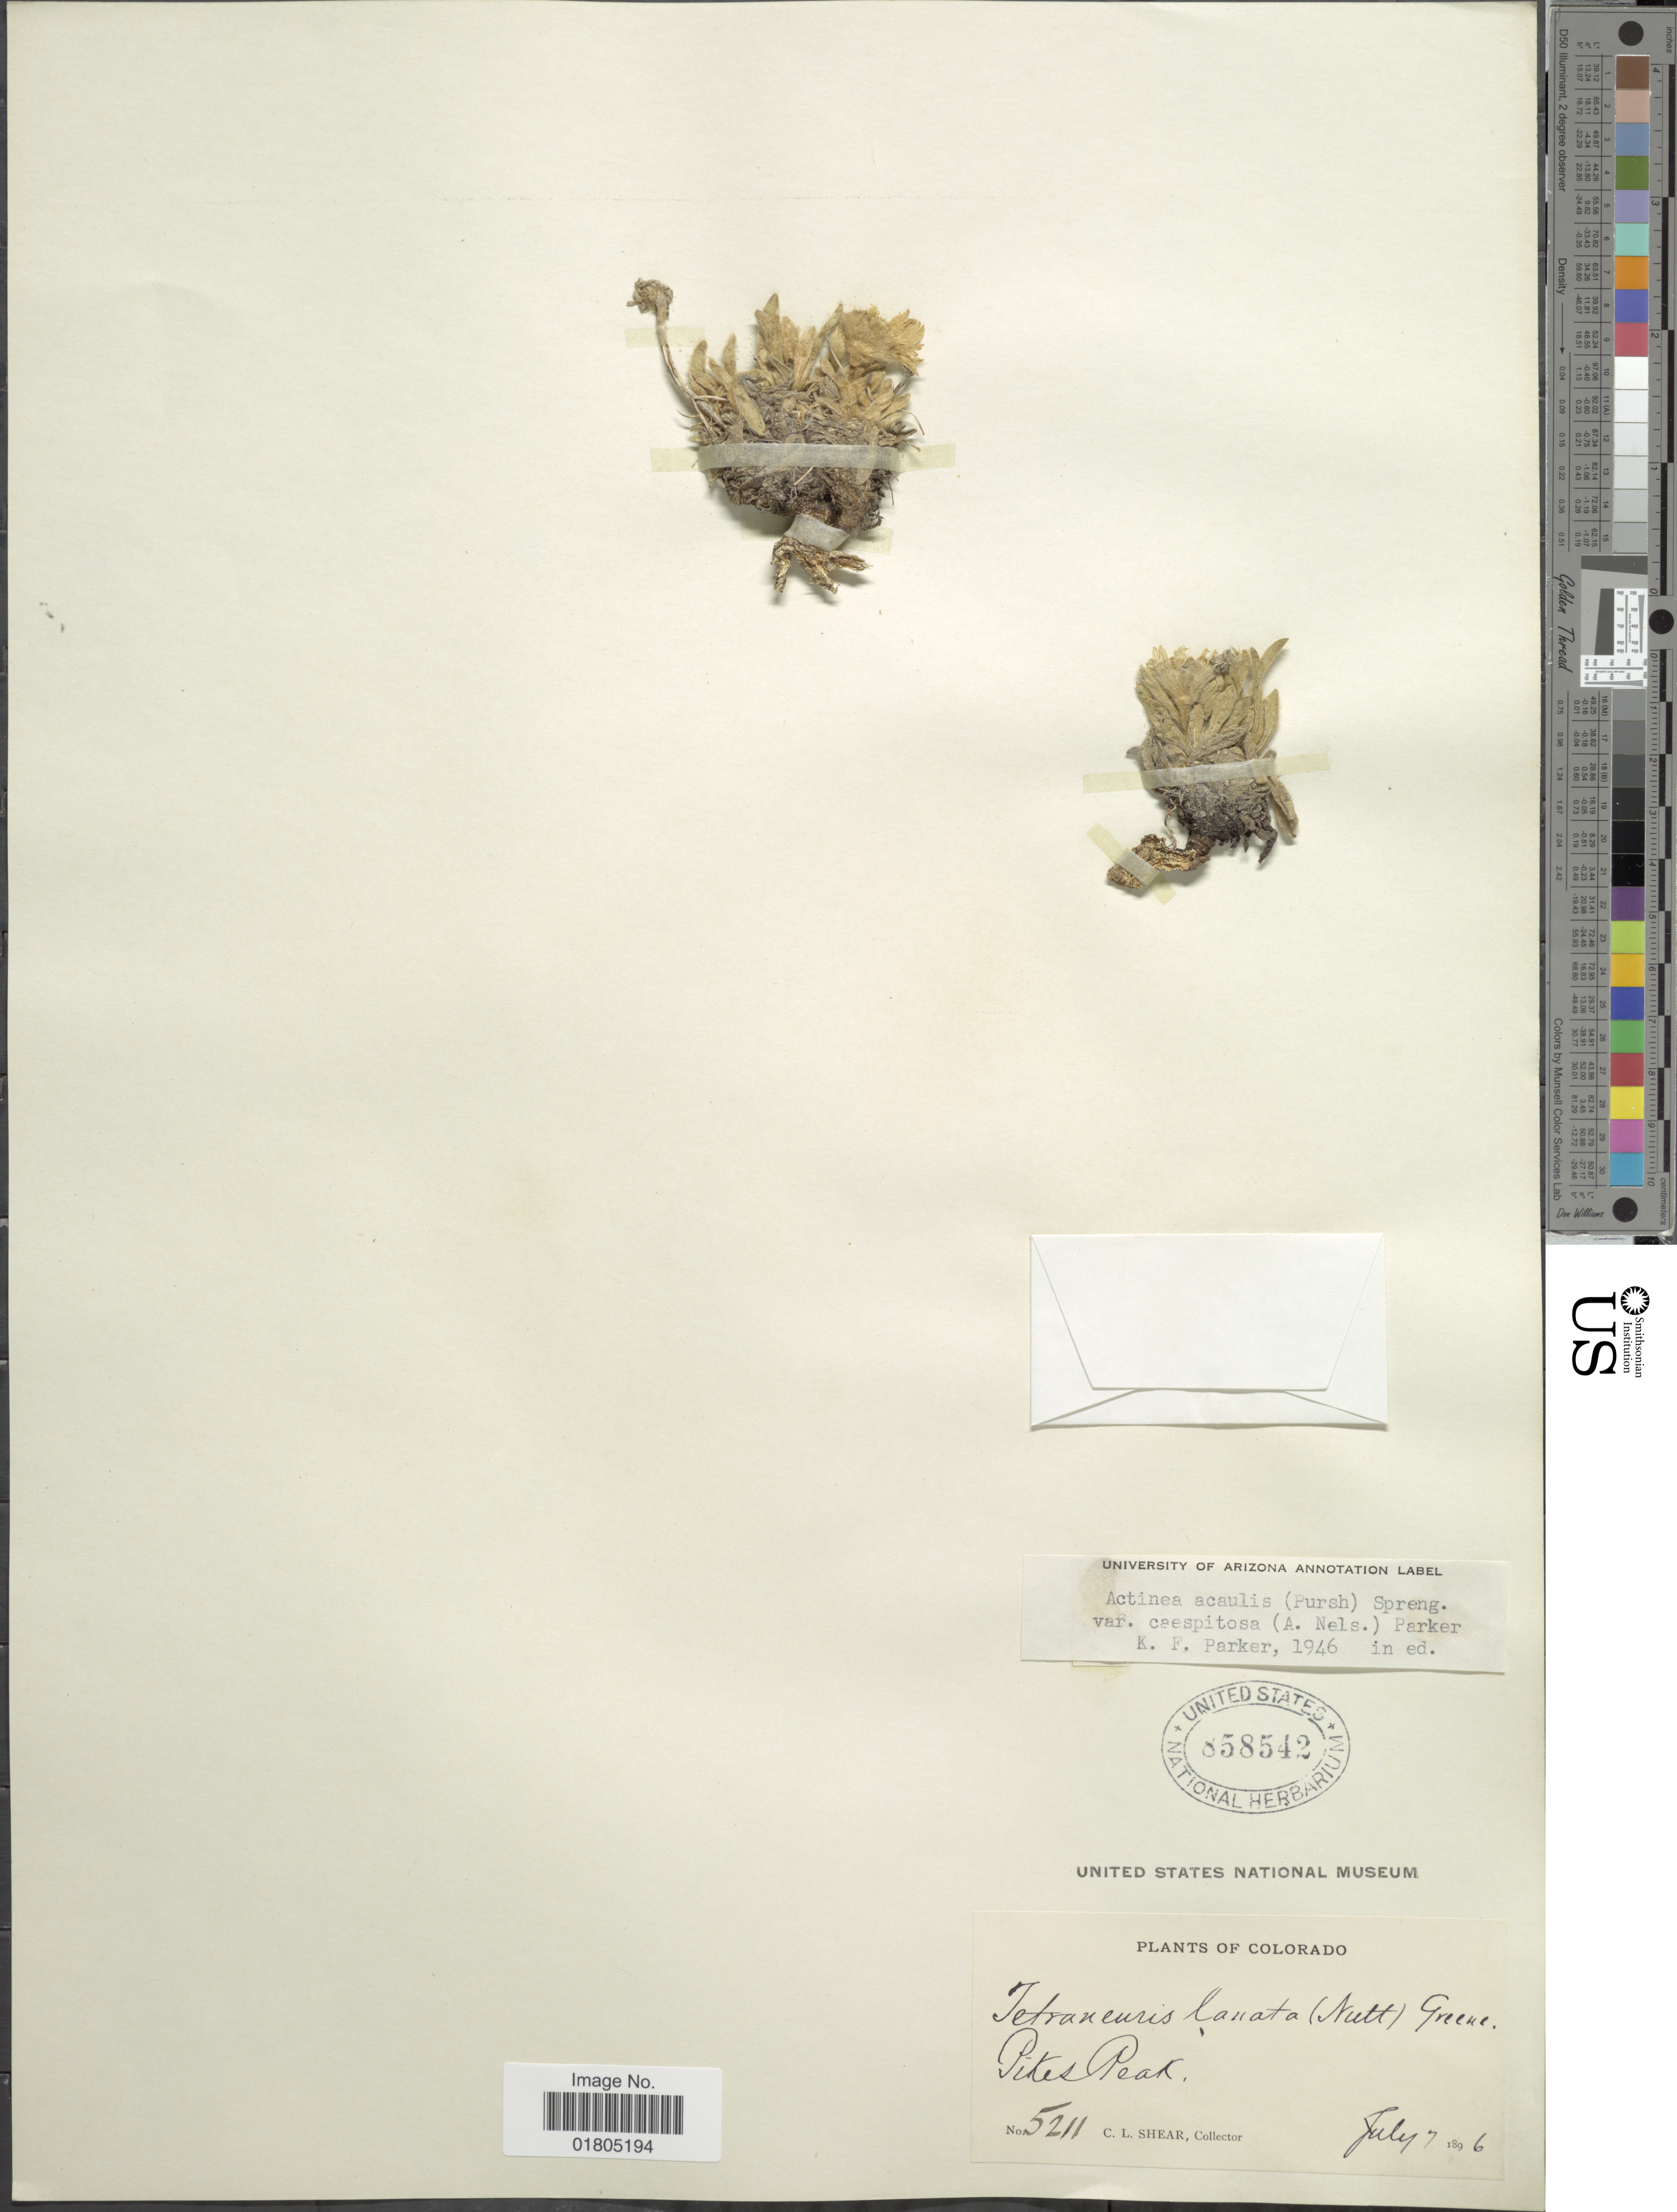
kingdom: Plantae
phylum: Tracheophyta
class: Magnoliopsida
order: Asterales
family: Asteraceae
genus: Actinea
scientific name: Actinea acaulis var. caespitosa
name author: (A. Nelson) K.F. Parker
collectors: C. L. Shear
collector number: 5211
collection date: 1896-07-07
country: United States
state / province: Colorado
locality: PIkes Peak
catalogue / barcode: US 858542